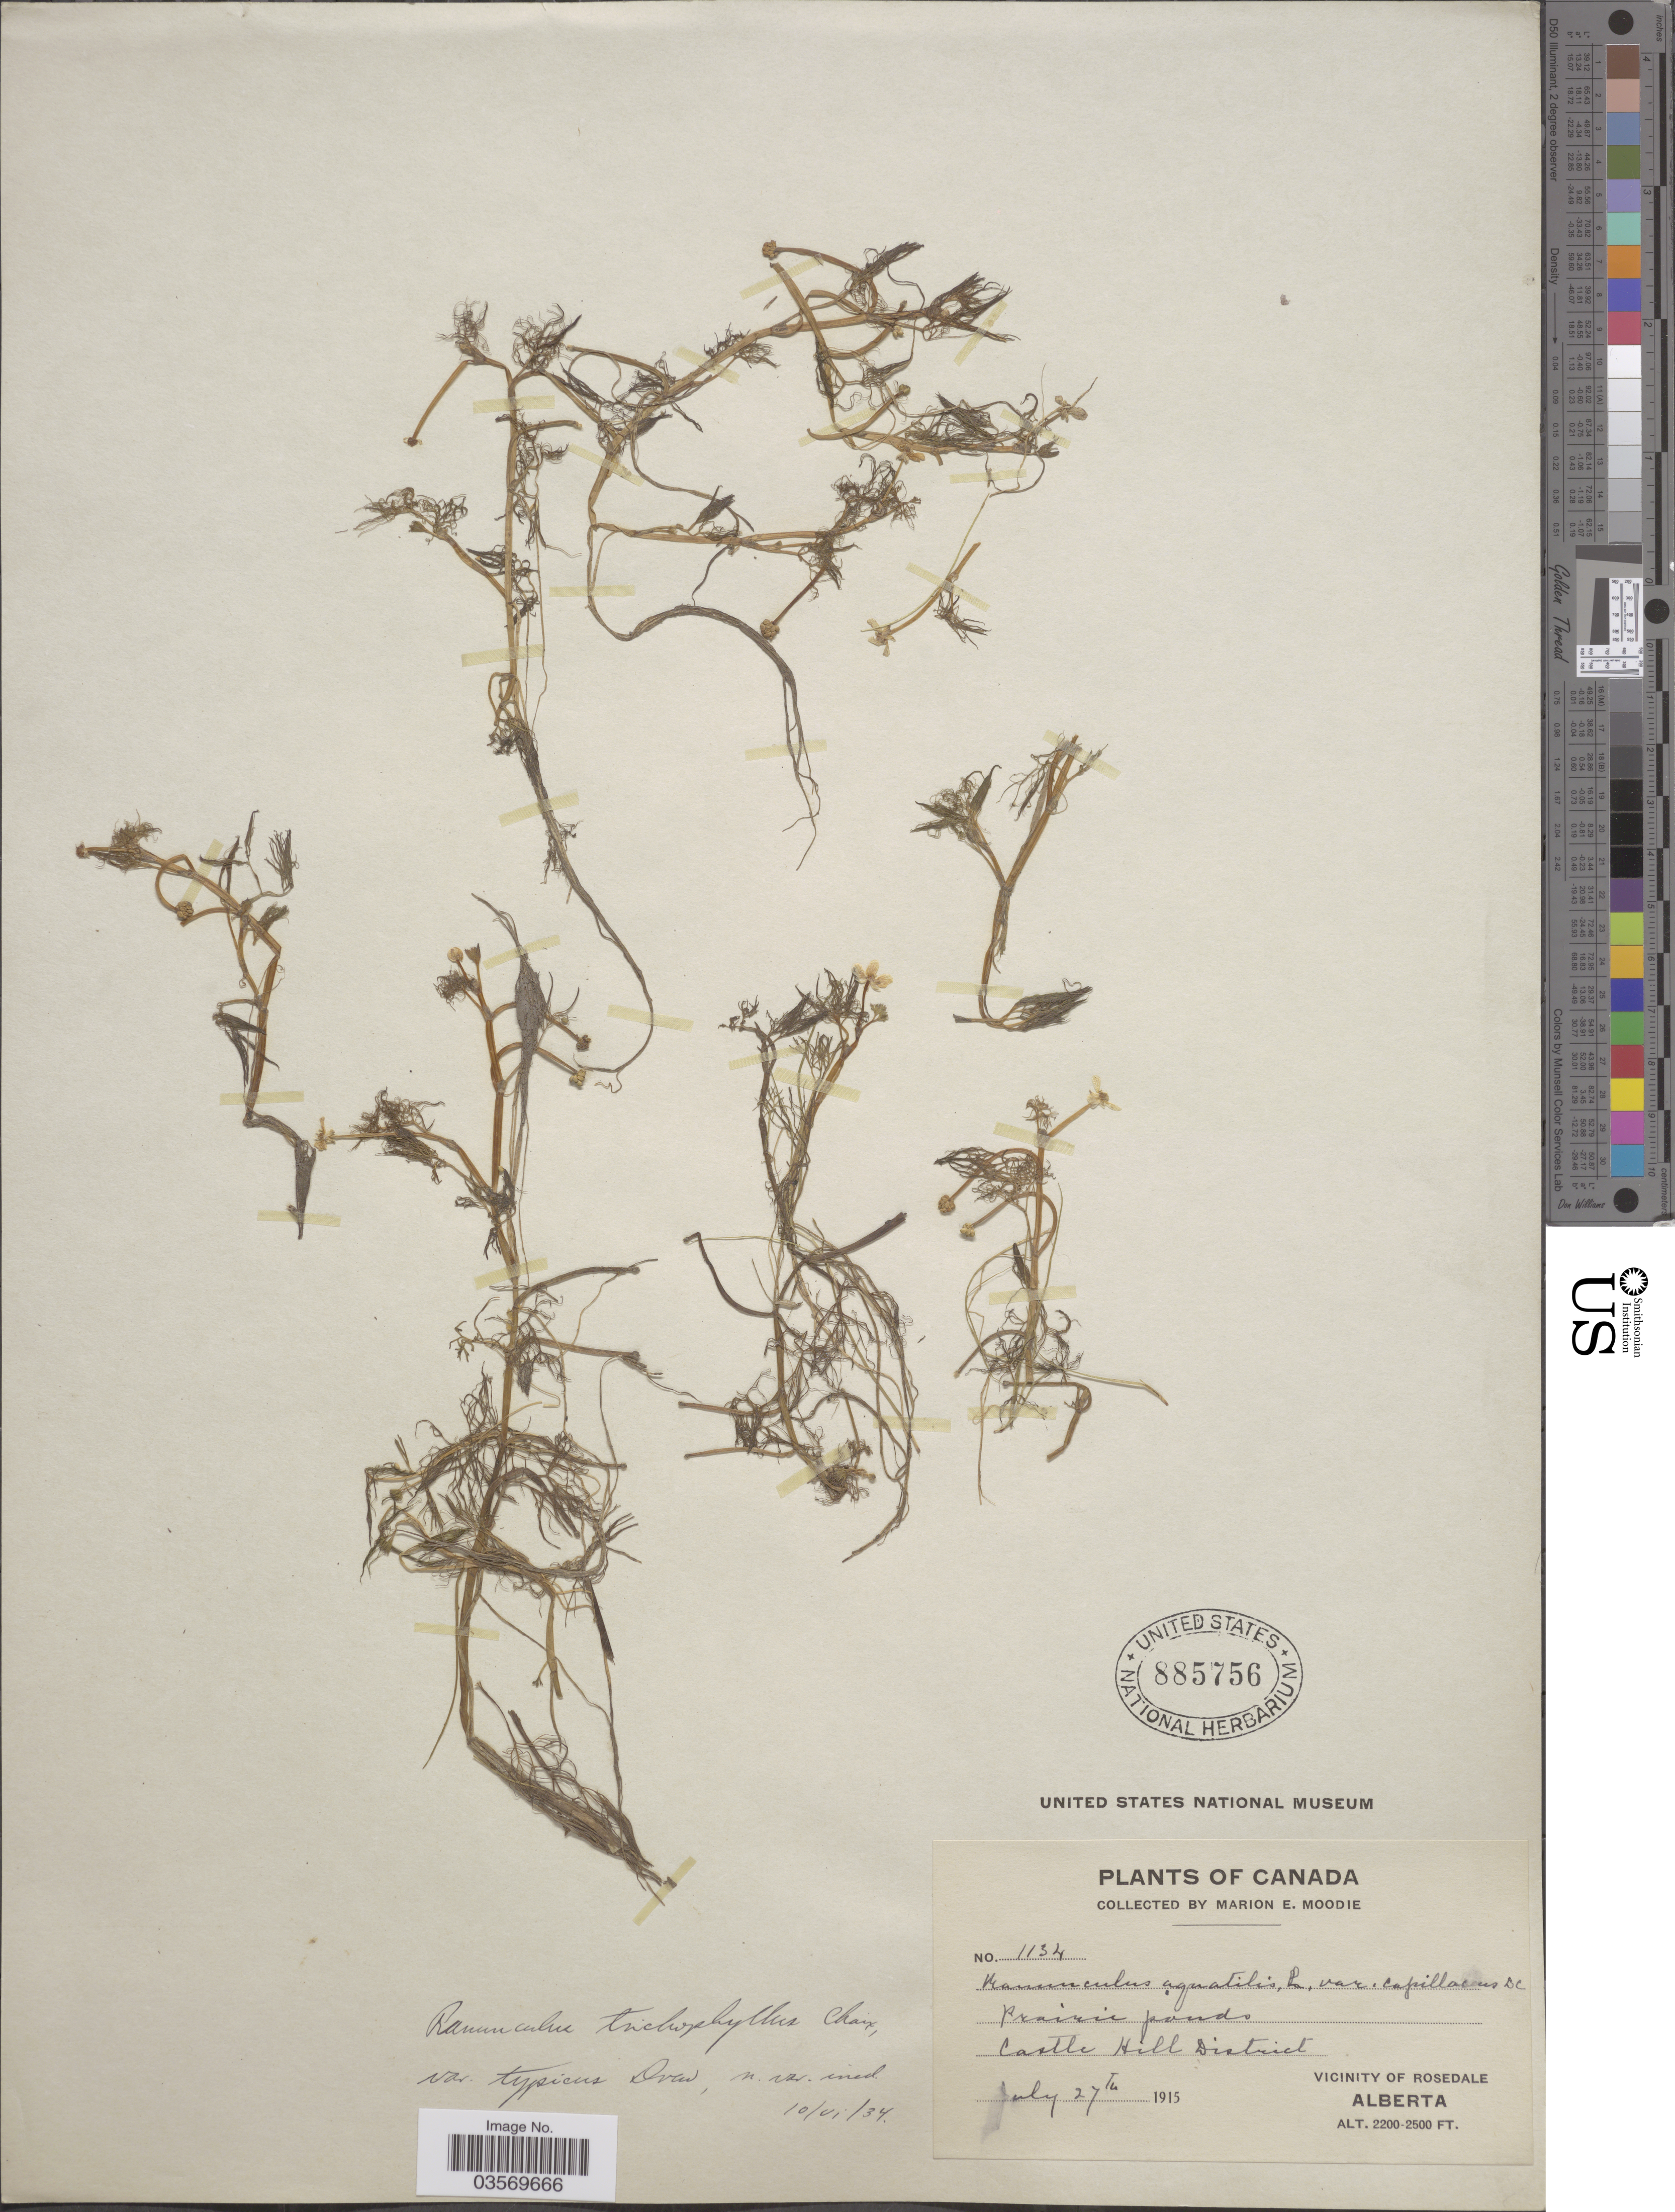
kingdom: Plantae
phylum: Tracheophyta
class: Magnoliopsida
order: Ranunculales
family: Ranunculaceae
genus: Ranunculus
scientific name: Ranunculus trichophyllus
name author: Chaix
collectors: M. E. Moodie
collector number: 1134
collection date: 1915-07-27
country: Canada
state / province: Alberta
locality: Castle Hill District. Vicinity of Rosedale.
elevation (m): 671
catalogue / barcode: US 885756